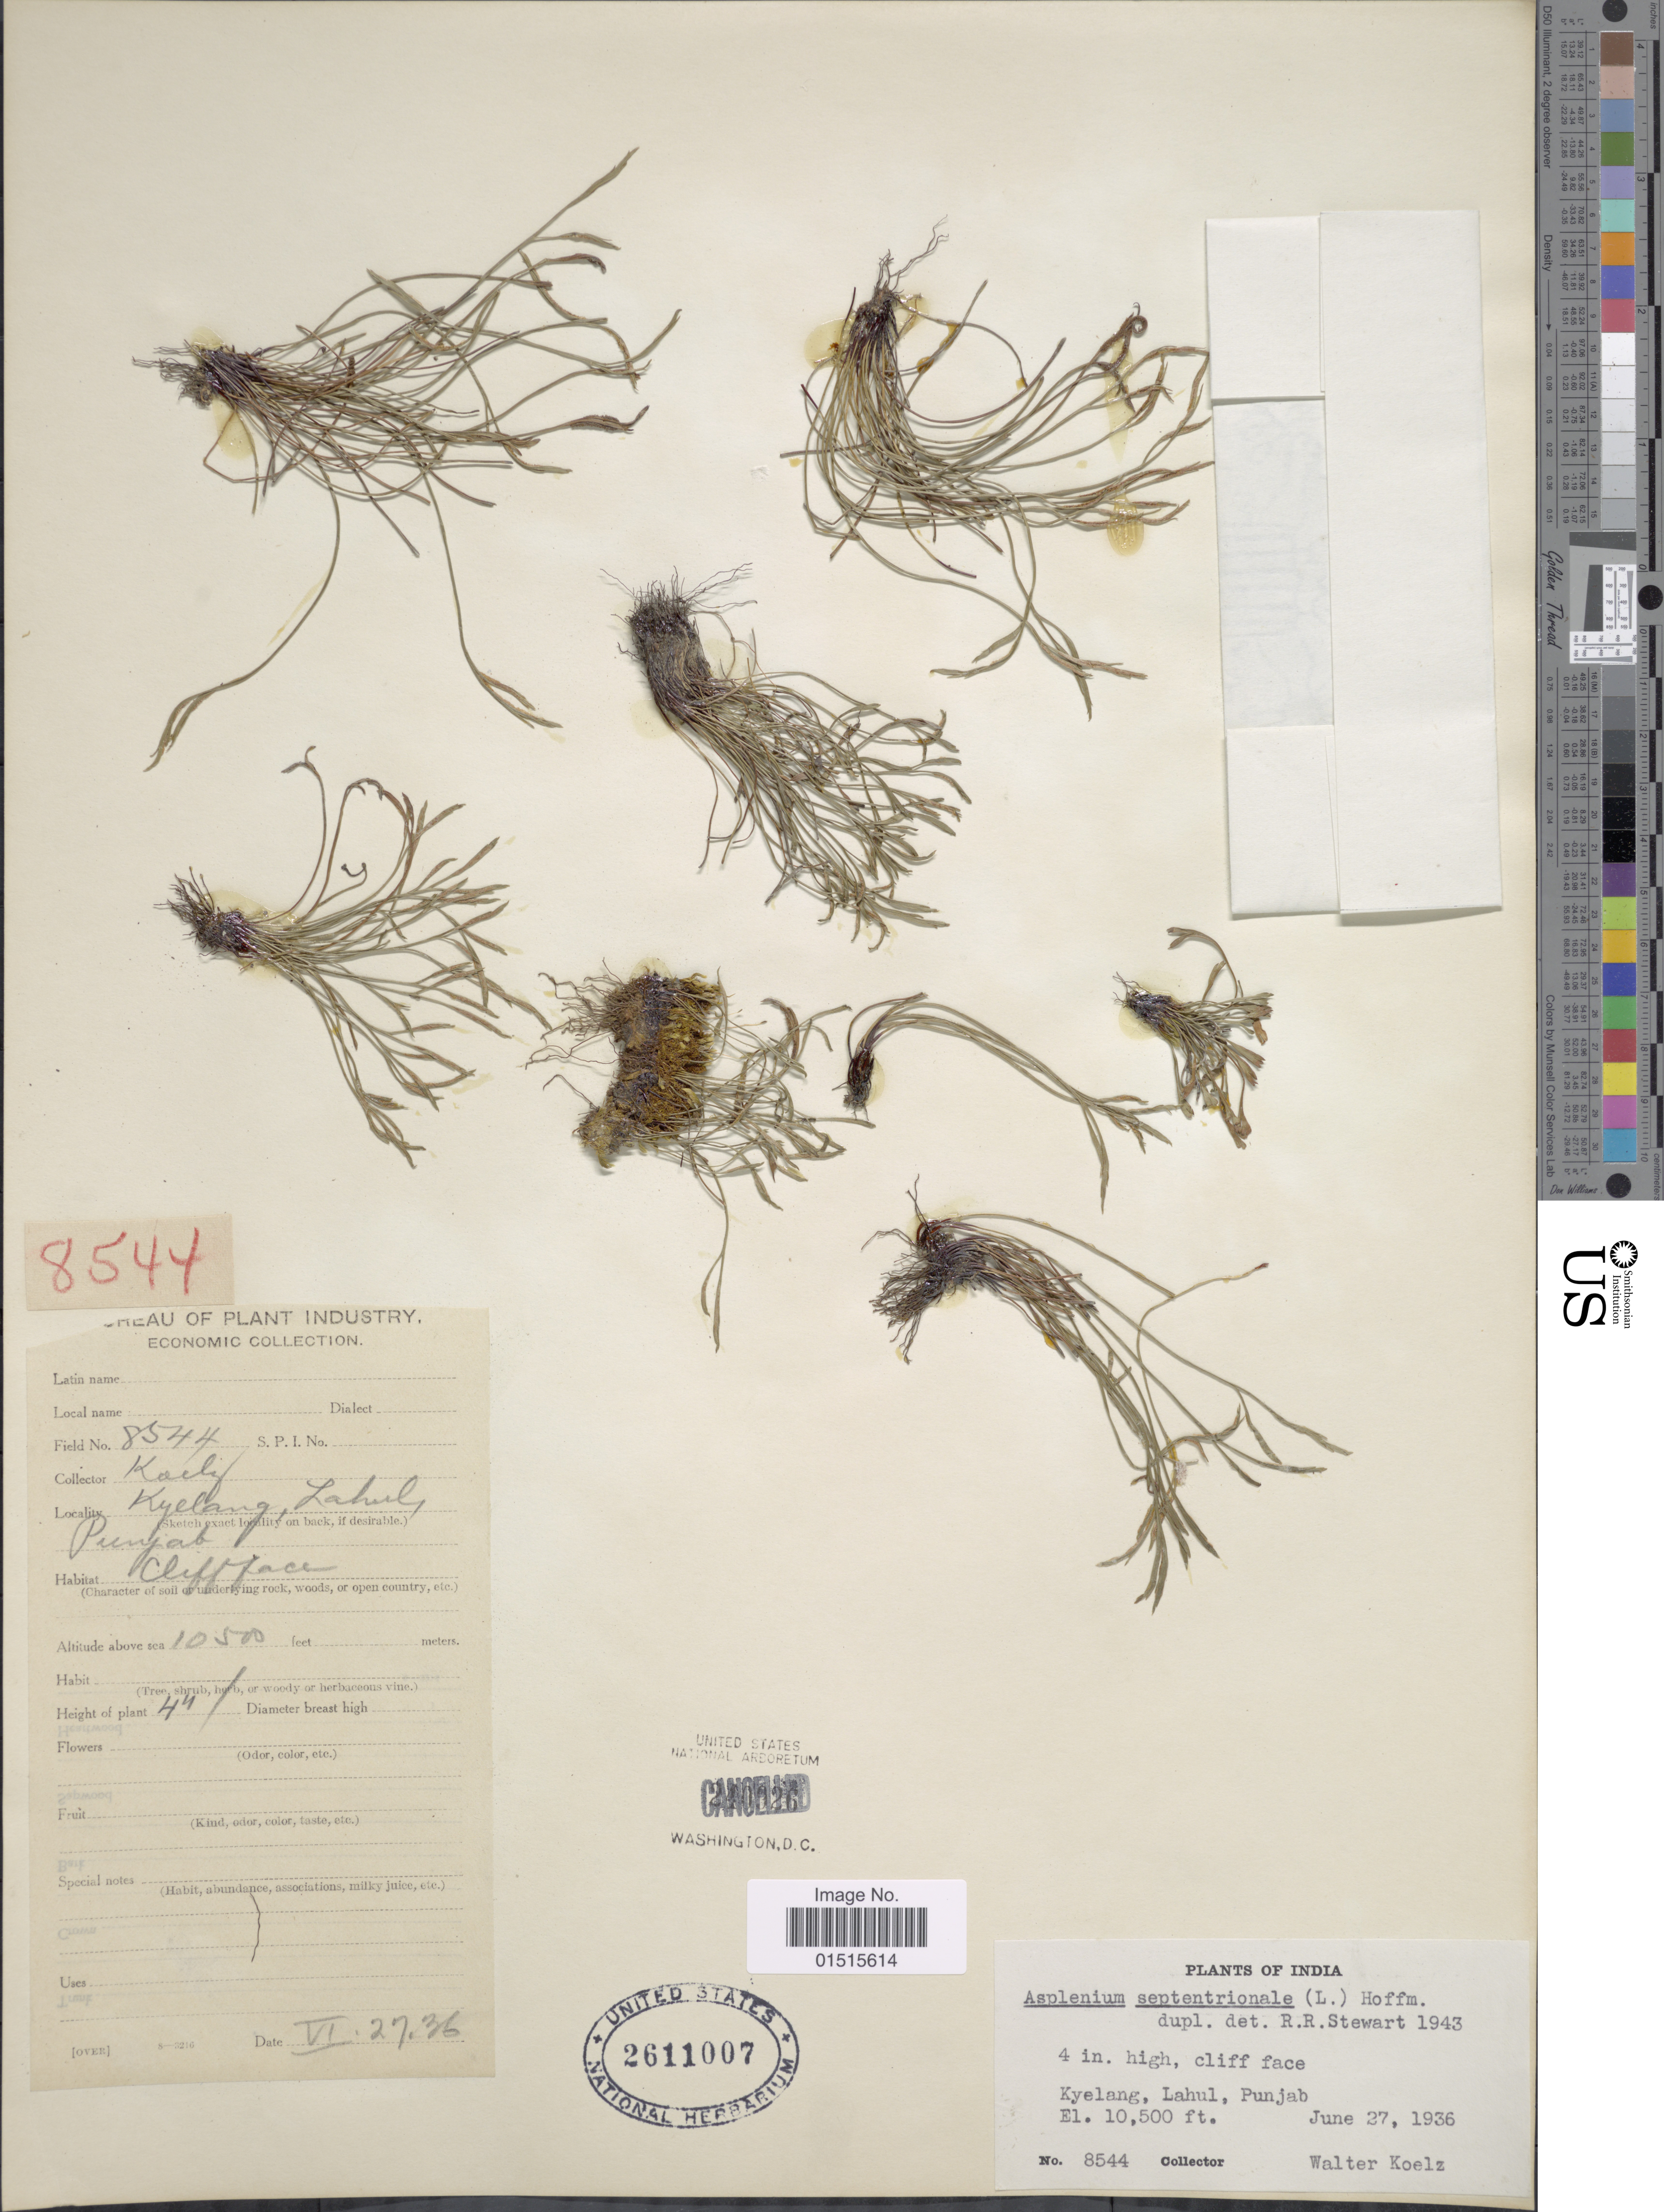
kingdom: Plantae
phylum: Tracheophyta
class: Polypodiopsida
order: Polypodiales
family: Aspleniaceae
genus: Asplenium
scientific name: Asplenium septentrionale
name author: (L.) Hoffm.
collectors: W. N. Koelz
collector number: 8544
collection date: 1936-06-27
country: India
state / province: Punjab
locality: Kyelang, Lahul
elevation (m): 3200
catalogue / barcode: US 2611007